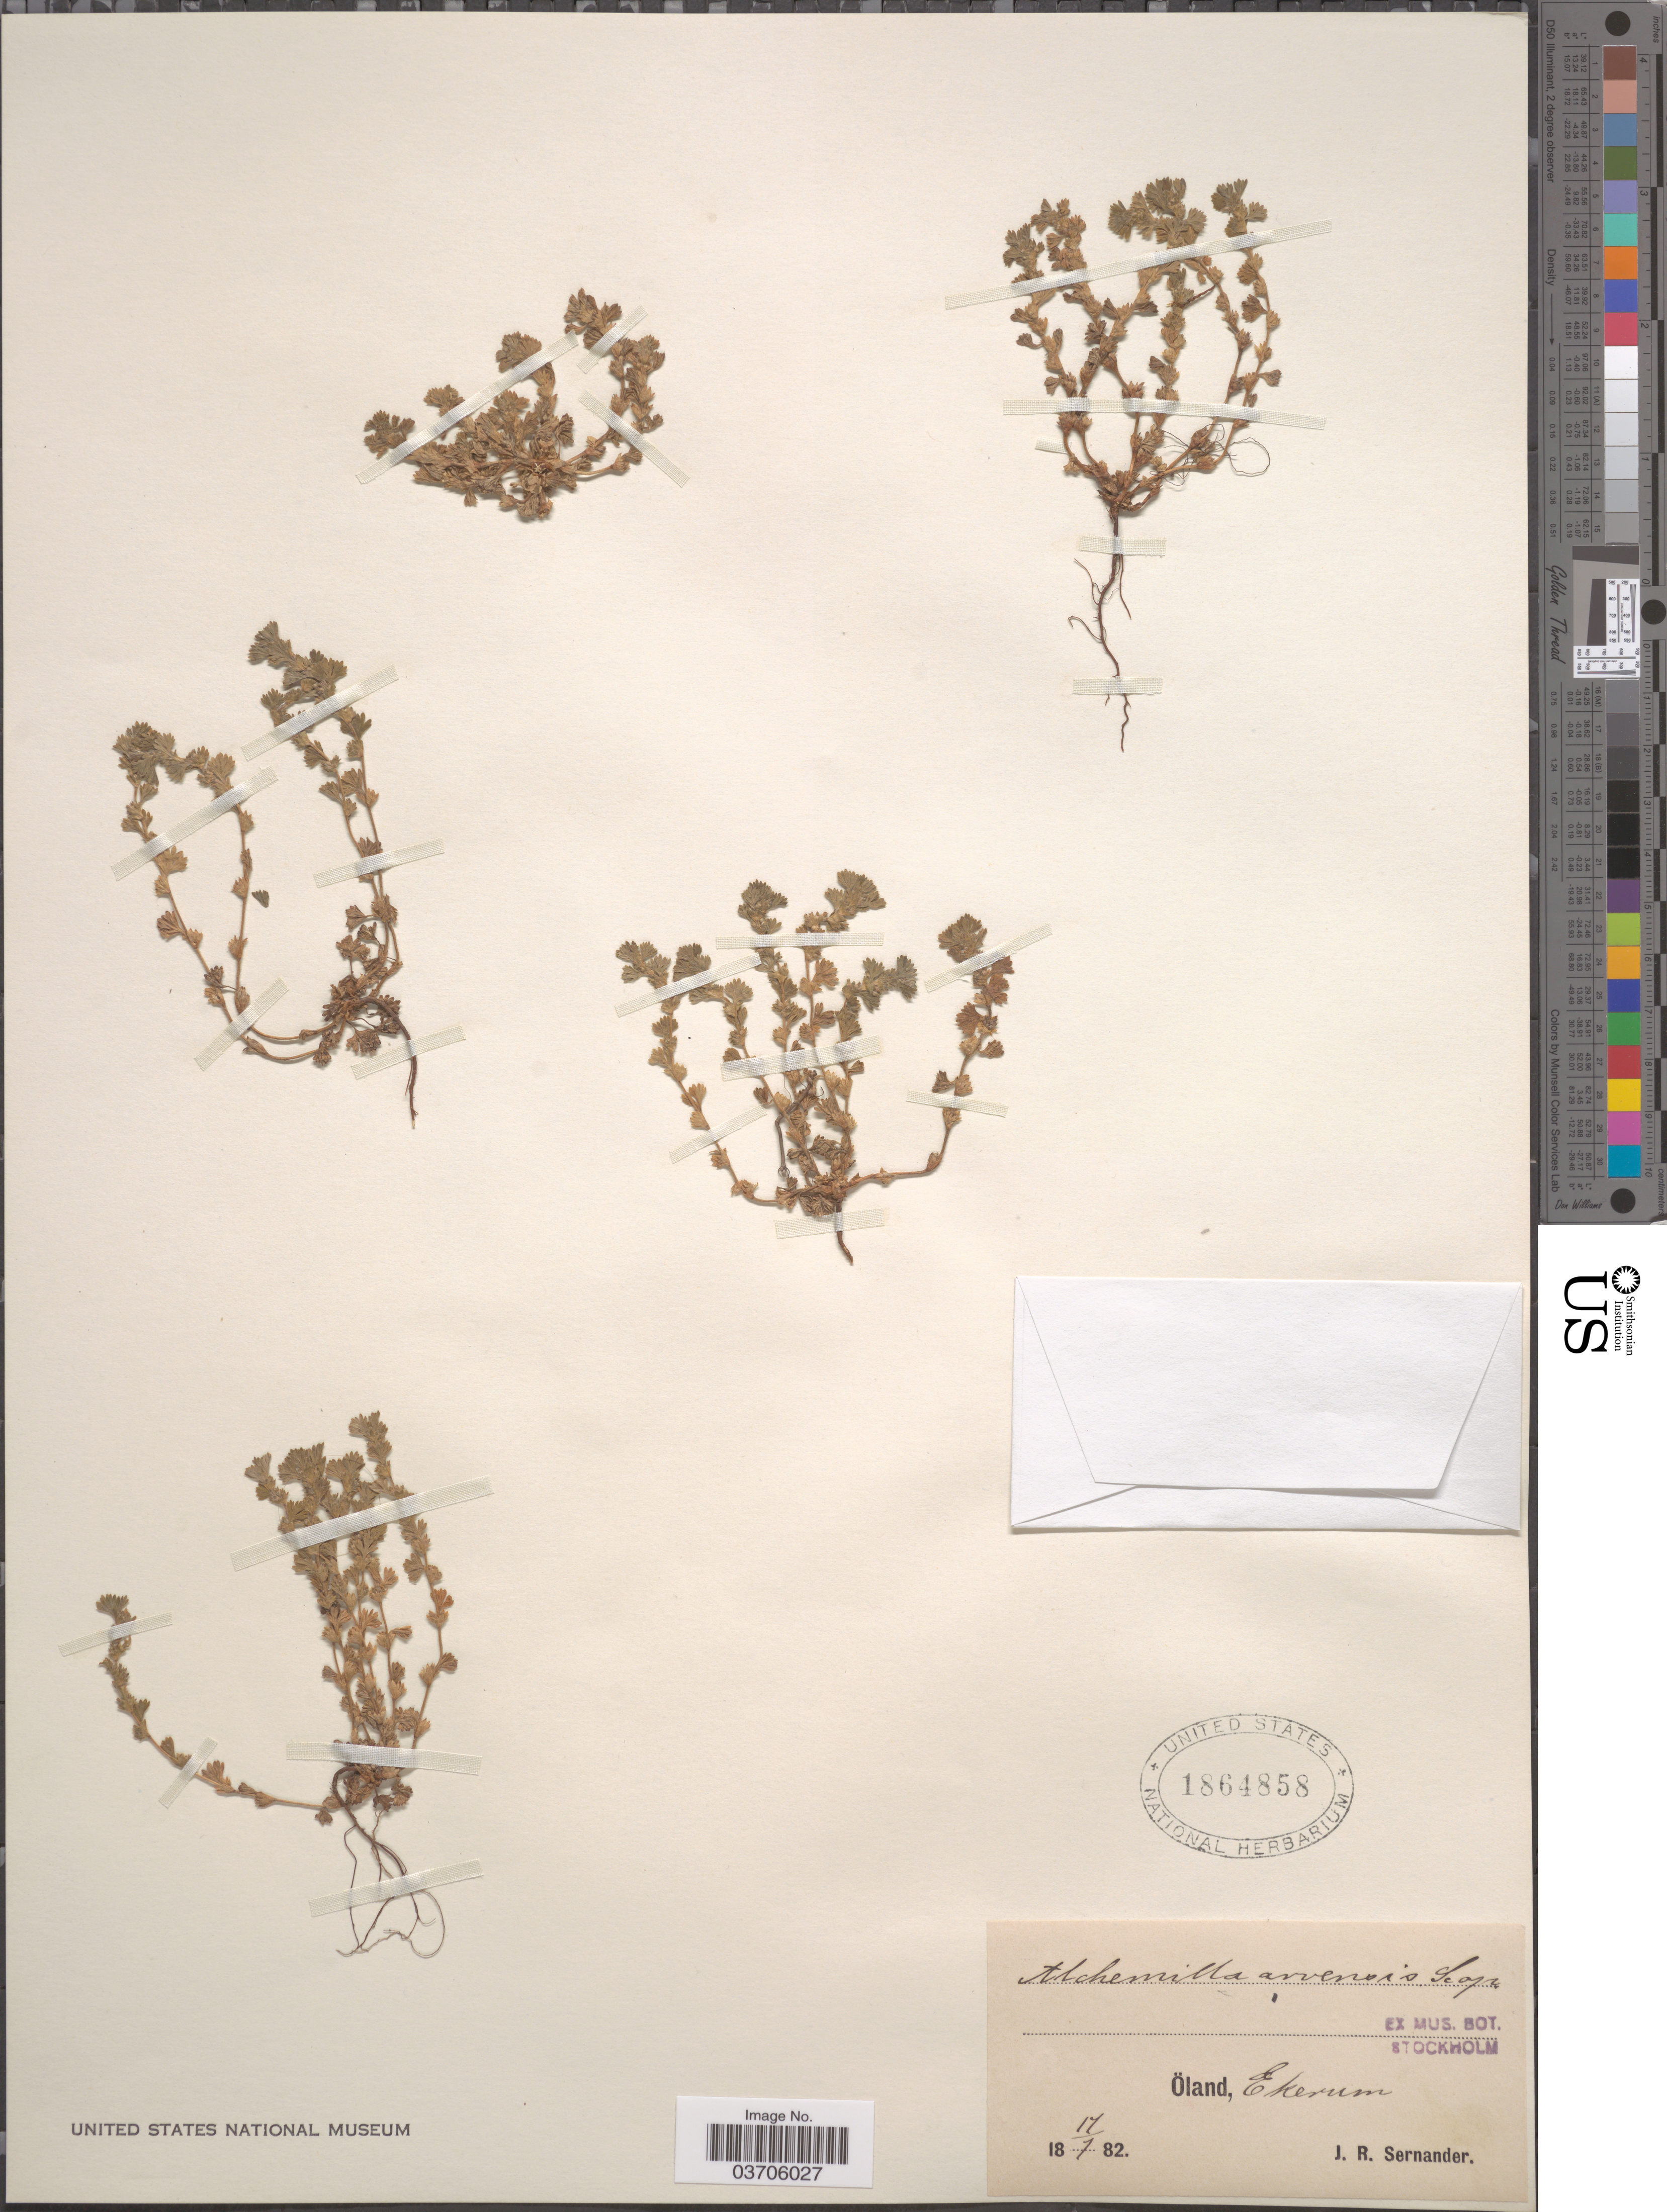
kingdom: Plantae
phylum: Tracheophyta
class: Magnoliopsida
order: Rosales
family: Rosaceae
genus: Aphanes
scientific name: Aphanes arvensis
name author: L.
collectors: J. Sernander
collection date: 1882-07-17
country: Sweden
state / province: Kalmar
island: Oland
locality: Őland, Ekerum.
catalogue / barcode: US 1864858